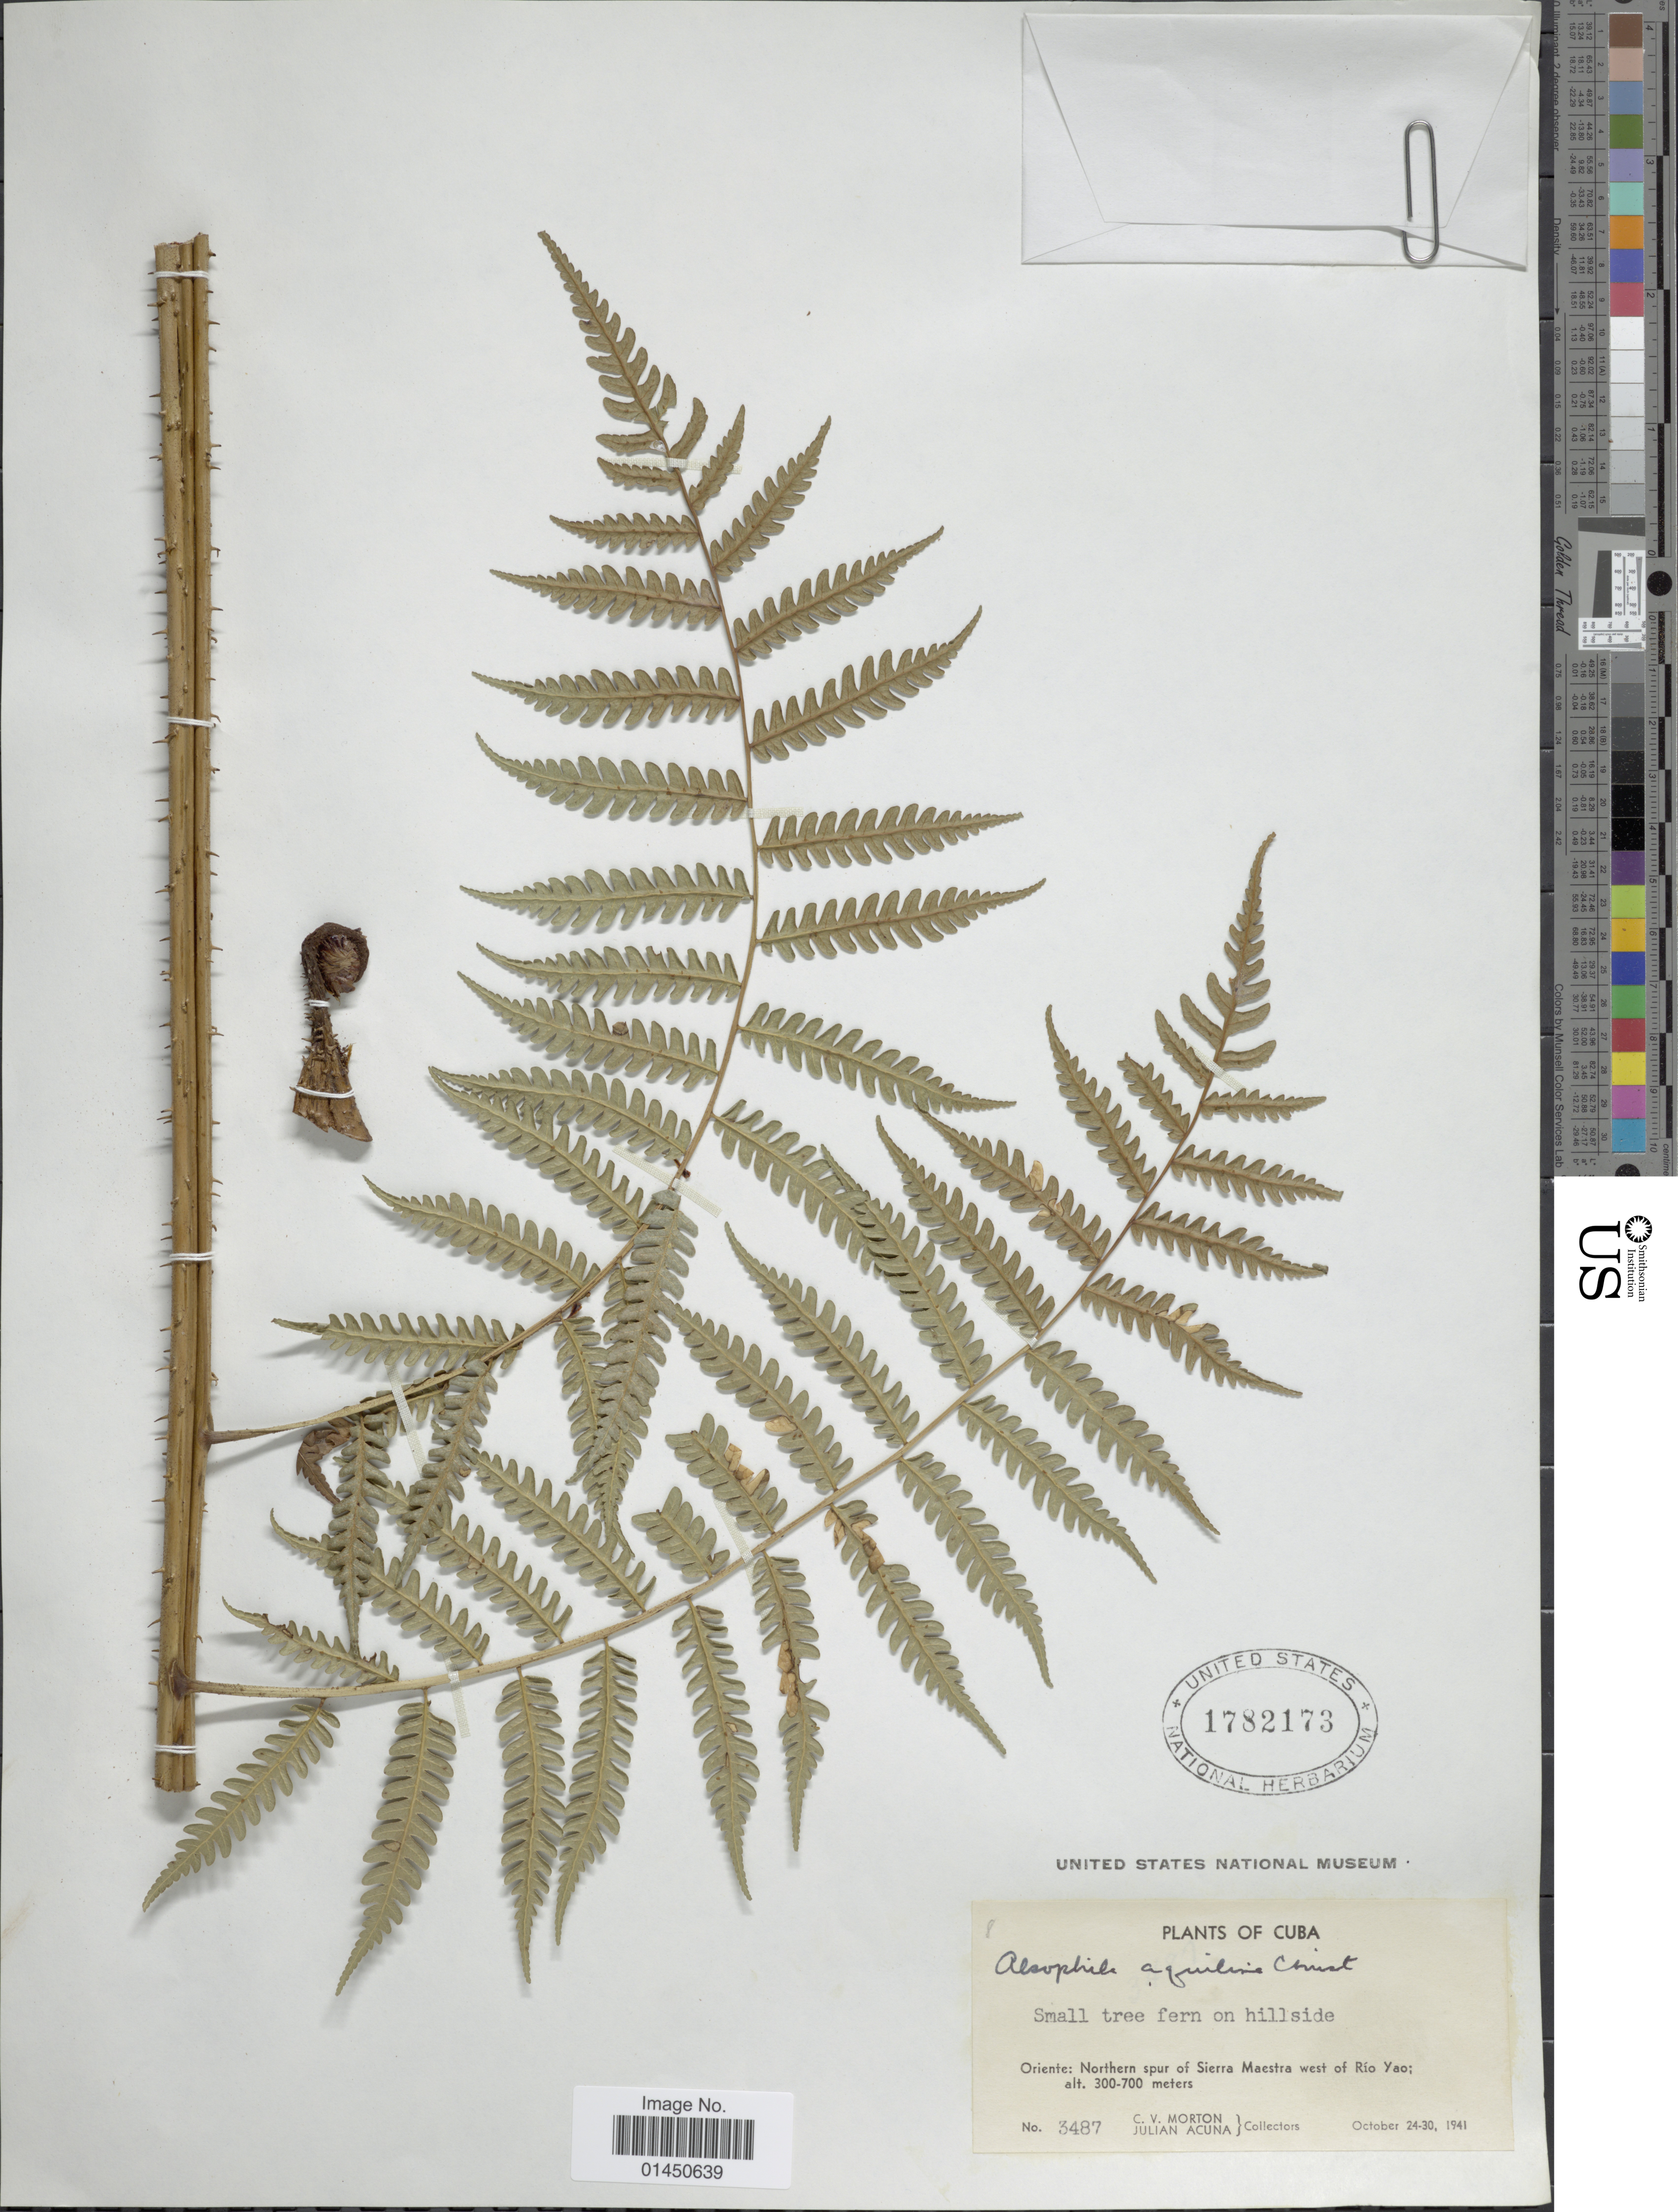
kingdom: Plantae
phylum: Tracheophyta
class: Polypodiopsida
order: Cyatheales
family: Cyatheaceae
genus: Cyathea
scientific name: Cyathea parvula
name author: (Jenman) Domin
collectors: C. V. Morton & J. B. Acuña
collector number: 3487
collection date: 1941-10-24/1941-10-30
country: Cuba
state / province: Oriente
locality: Northern spur of Sierra Maestra west of Rio Yao, on hillside.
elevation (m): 300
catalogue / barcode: US 1782173